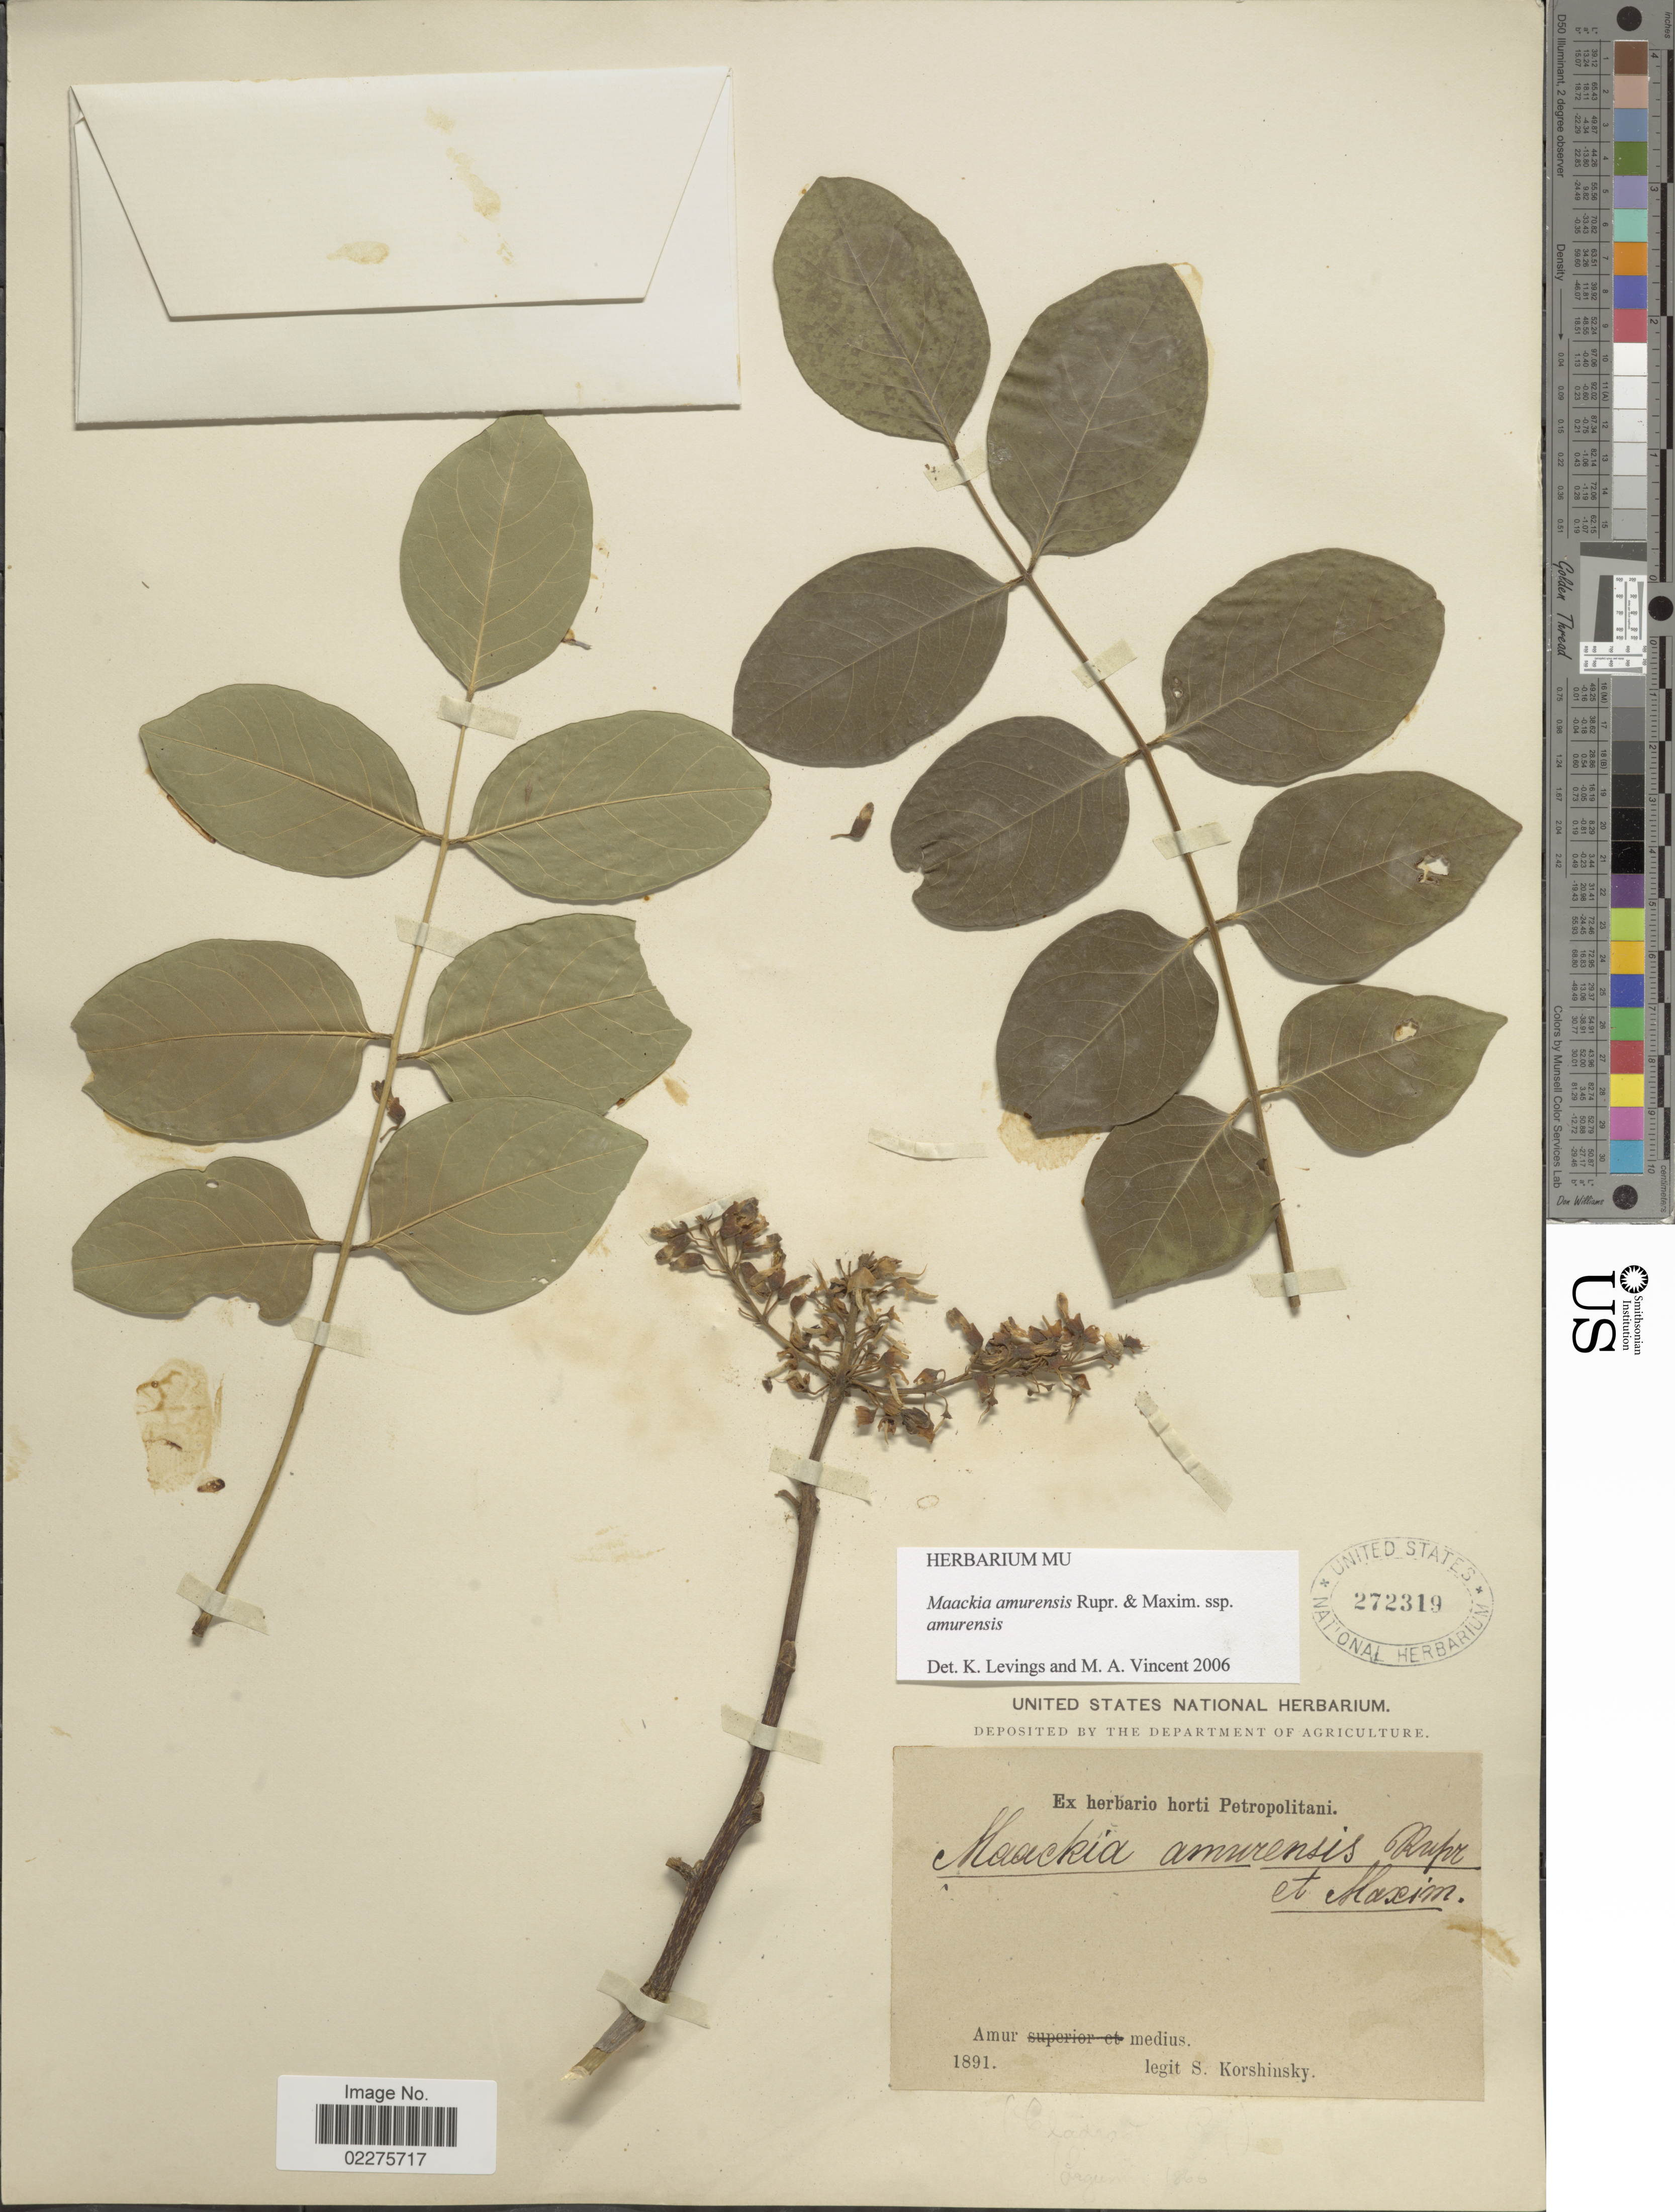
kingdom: Plantae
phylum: Tracheophyta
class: Magnoliopsida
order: Fabales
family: Fabaceae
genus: Maackia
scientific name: Maackia amurensis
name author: Rupr.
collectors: S. I. Korshinsky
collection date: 1891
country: Russian Federation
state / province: Amur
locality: Amur medius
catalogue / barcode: US 272319